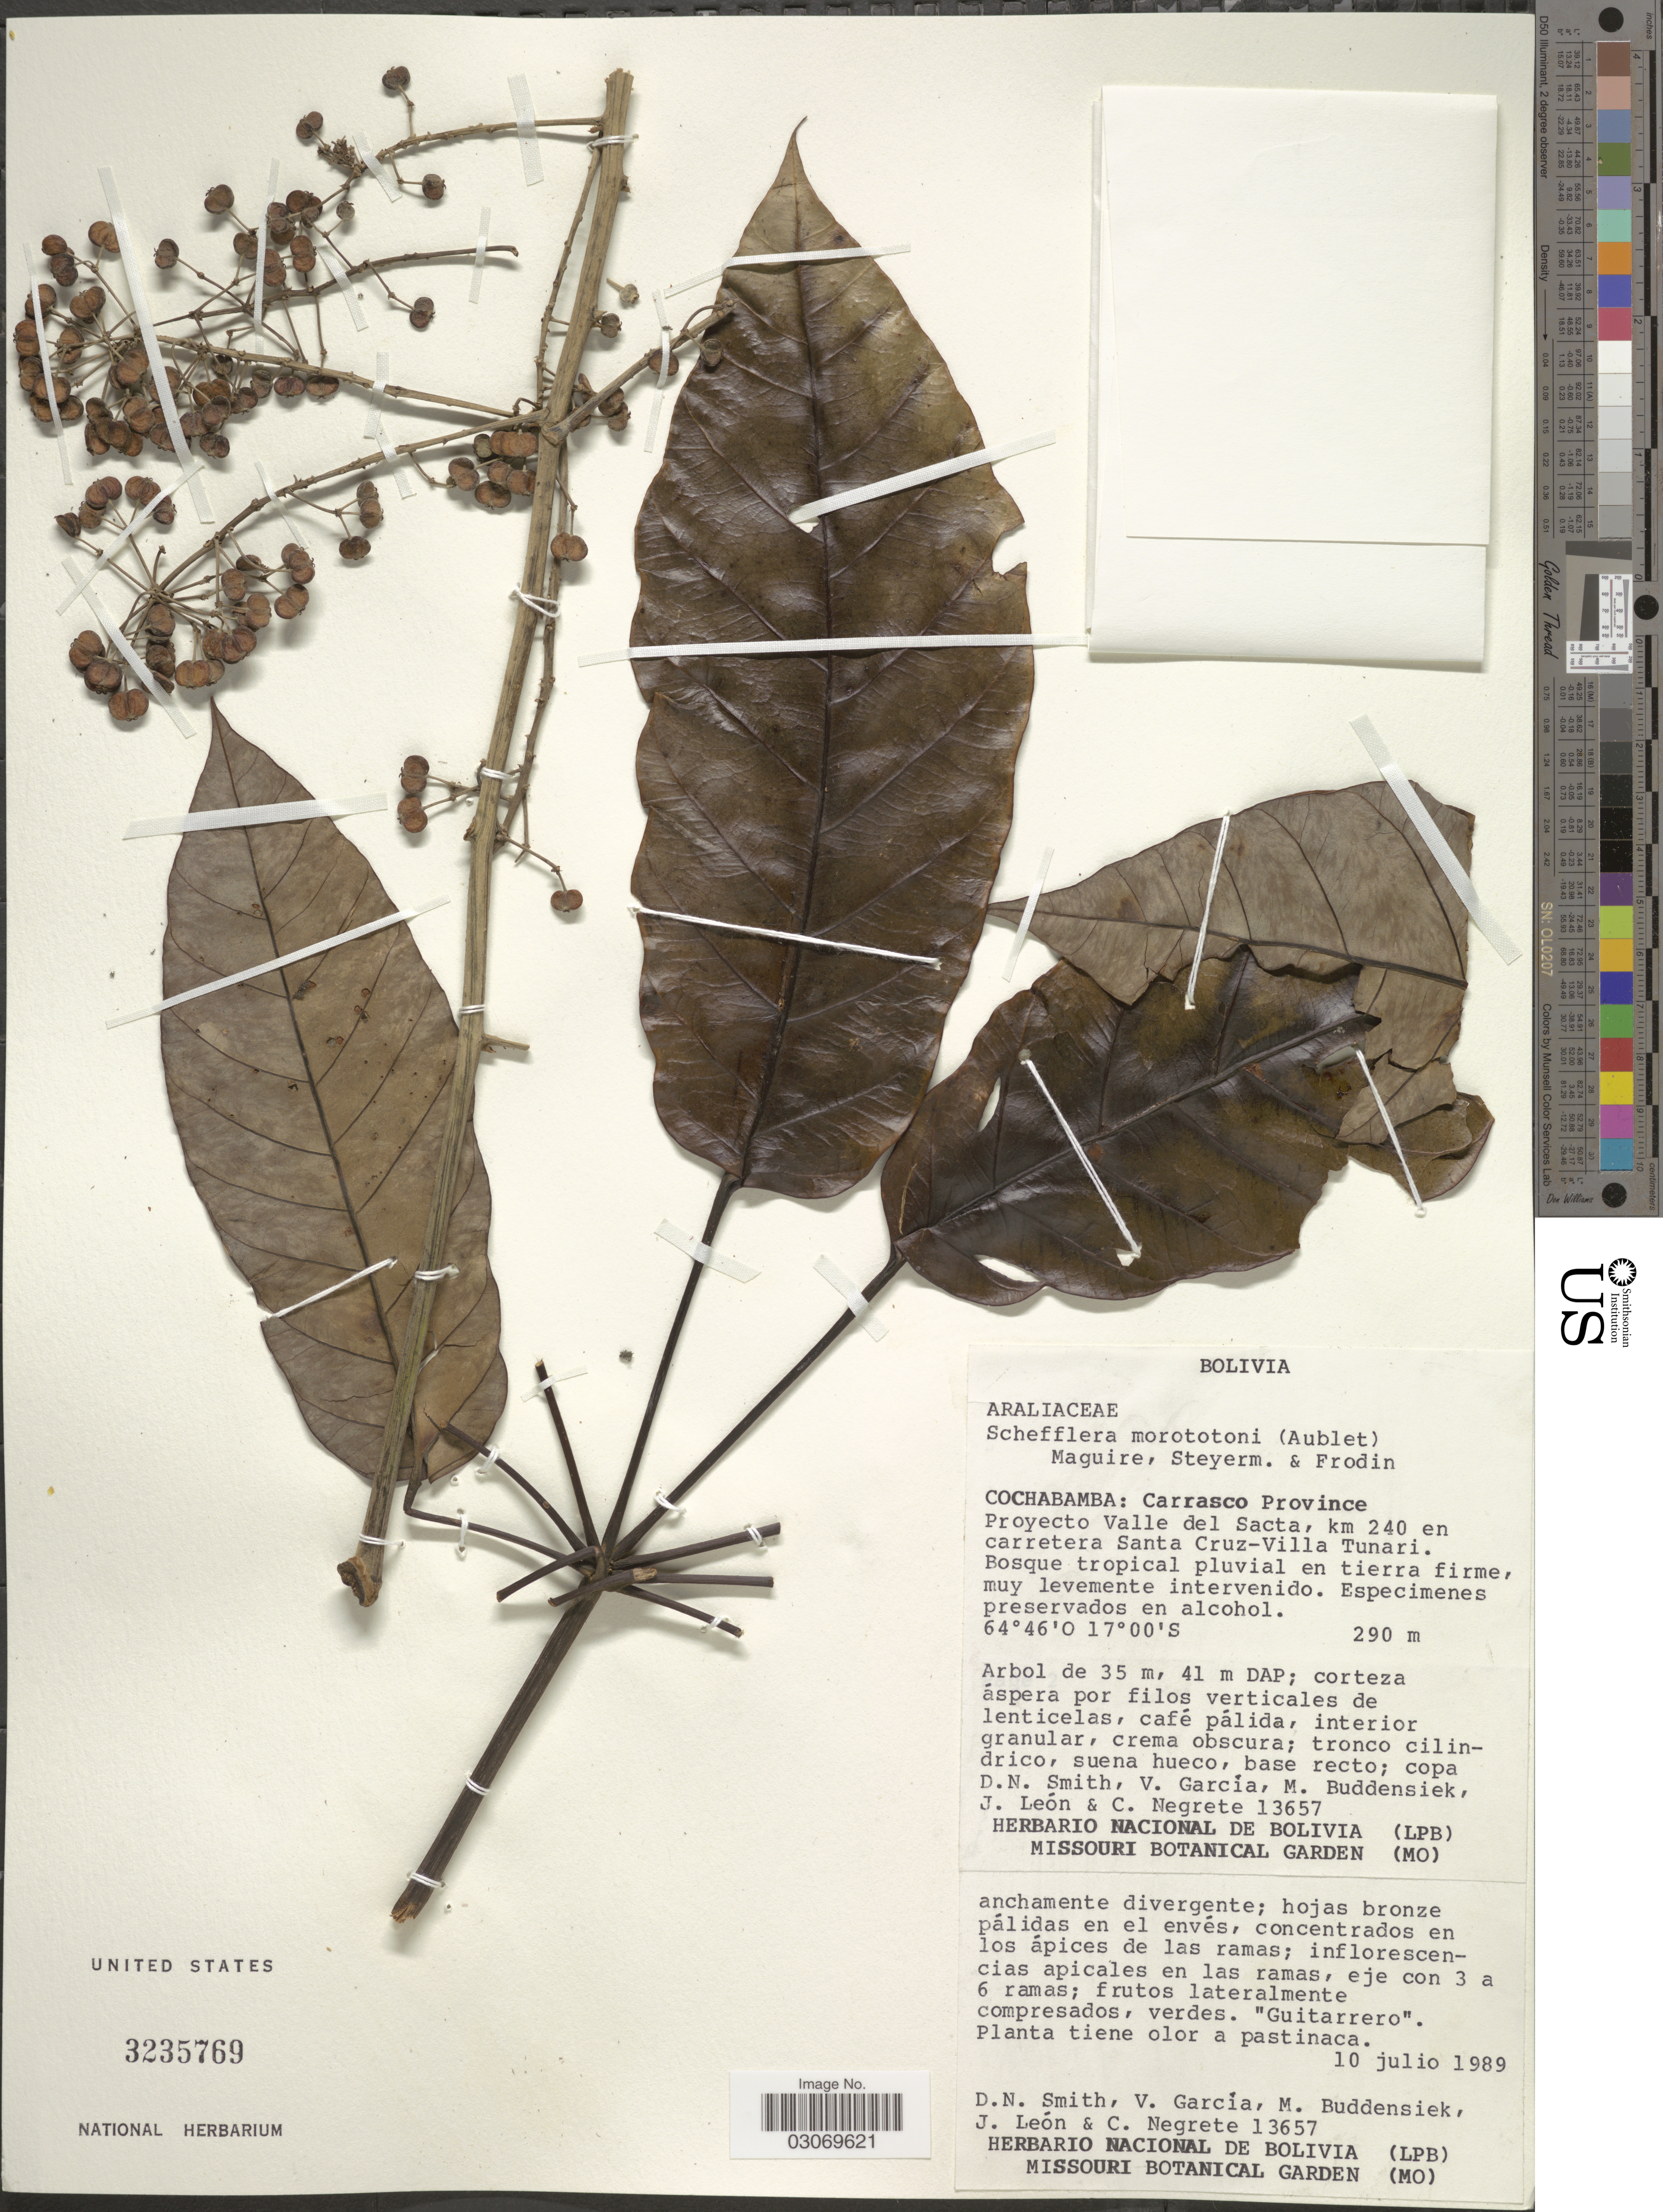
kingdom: Plantae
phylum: Tracheophyta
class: Magnoliopsida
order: Apiales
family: Araliaceae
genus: Schefflera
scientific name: Schefflera morototoni (Aubl.) Maguire, Steyerm. & Frodin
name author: (Aubl.) Maguire et al.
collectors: D. Smith, V. Garcia, M. Buddensiek & J. León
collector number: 13657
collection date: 1989-07-10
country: Bolivia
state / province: Cochabamba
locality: Carrasco Province, Proyecto Valle del Sacta, km 240 en carretera Santa Cruz-Villa Tunari.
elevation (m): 290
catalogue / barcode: US 3235769